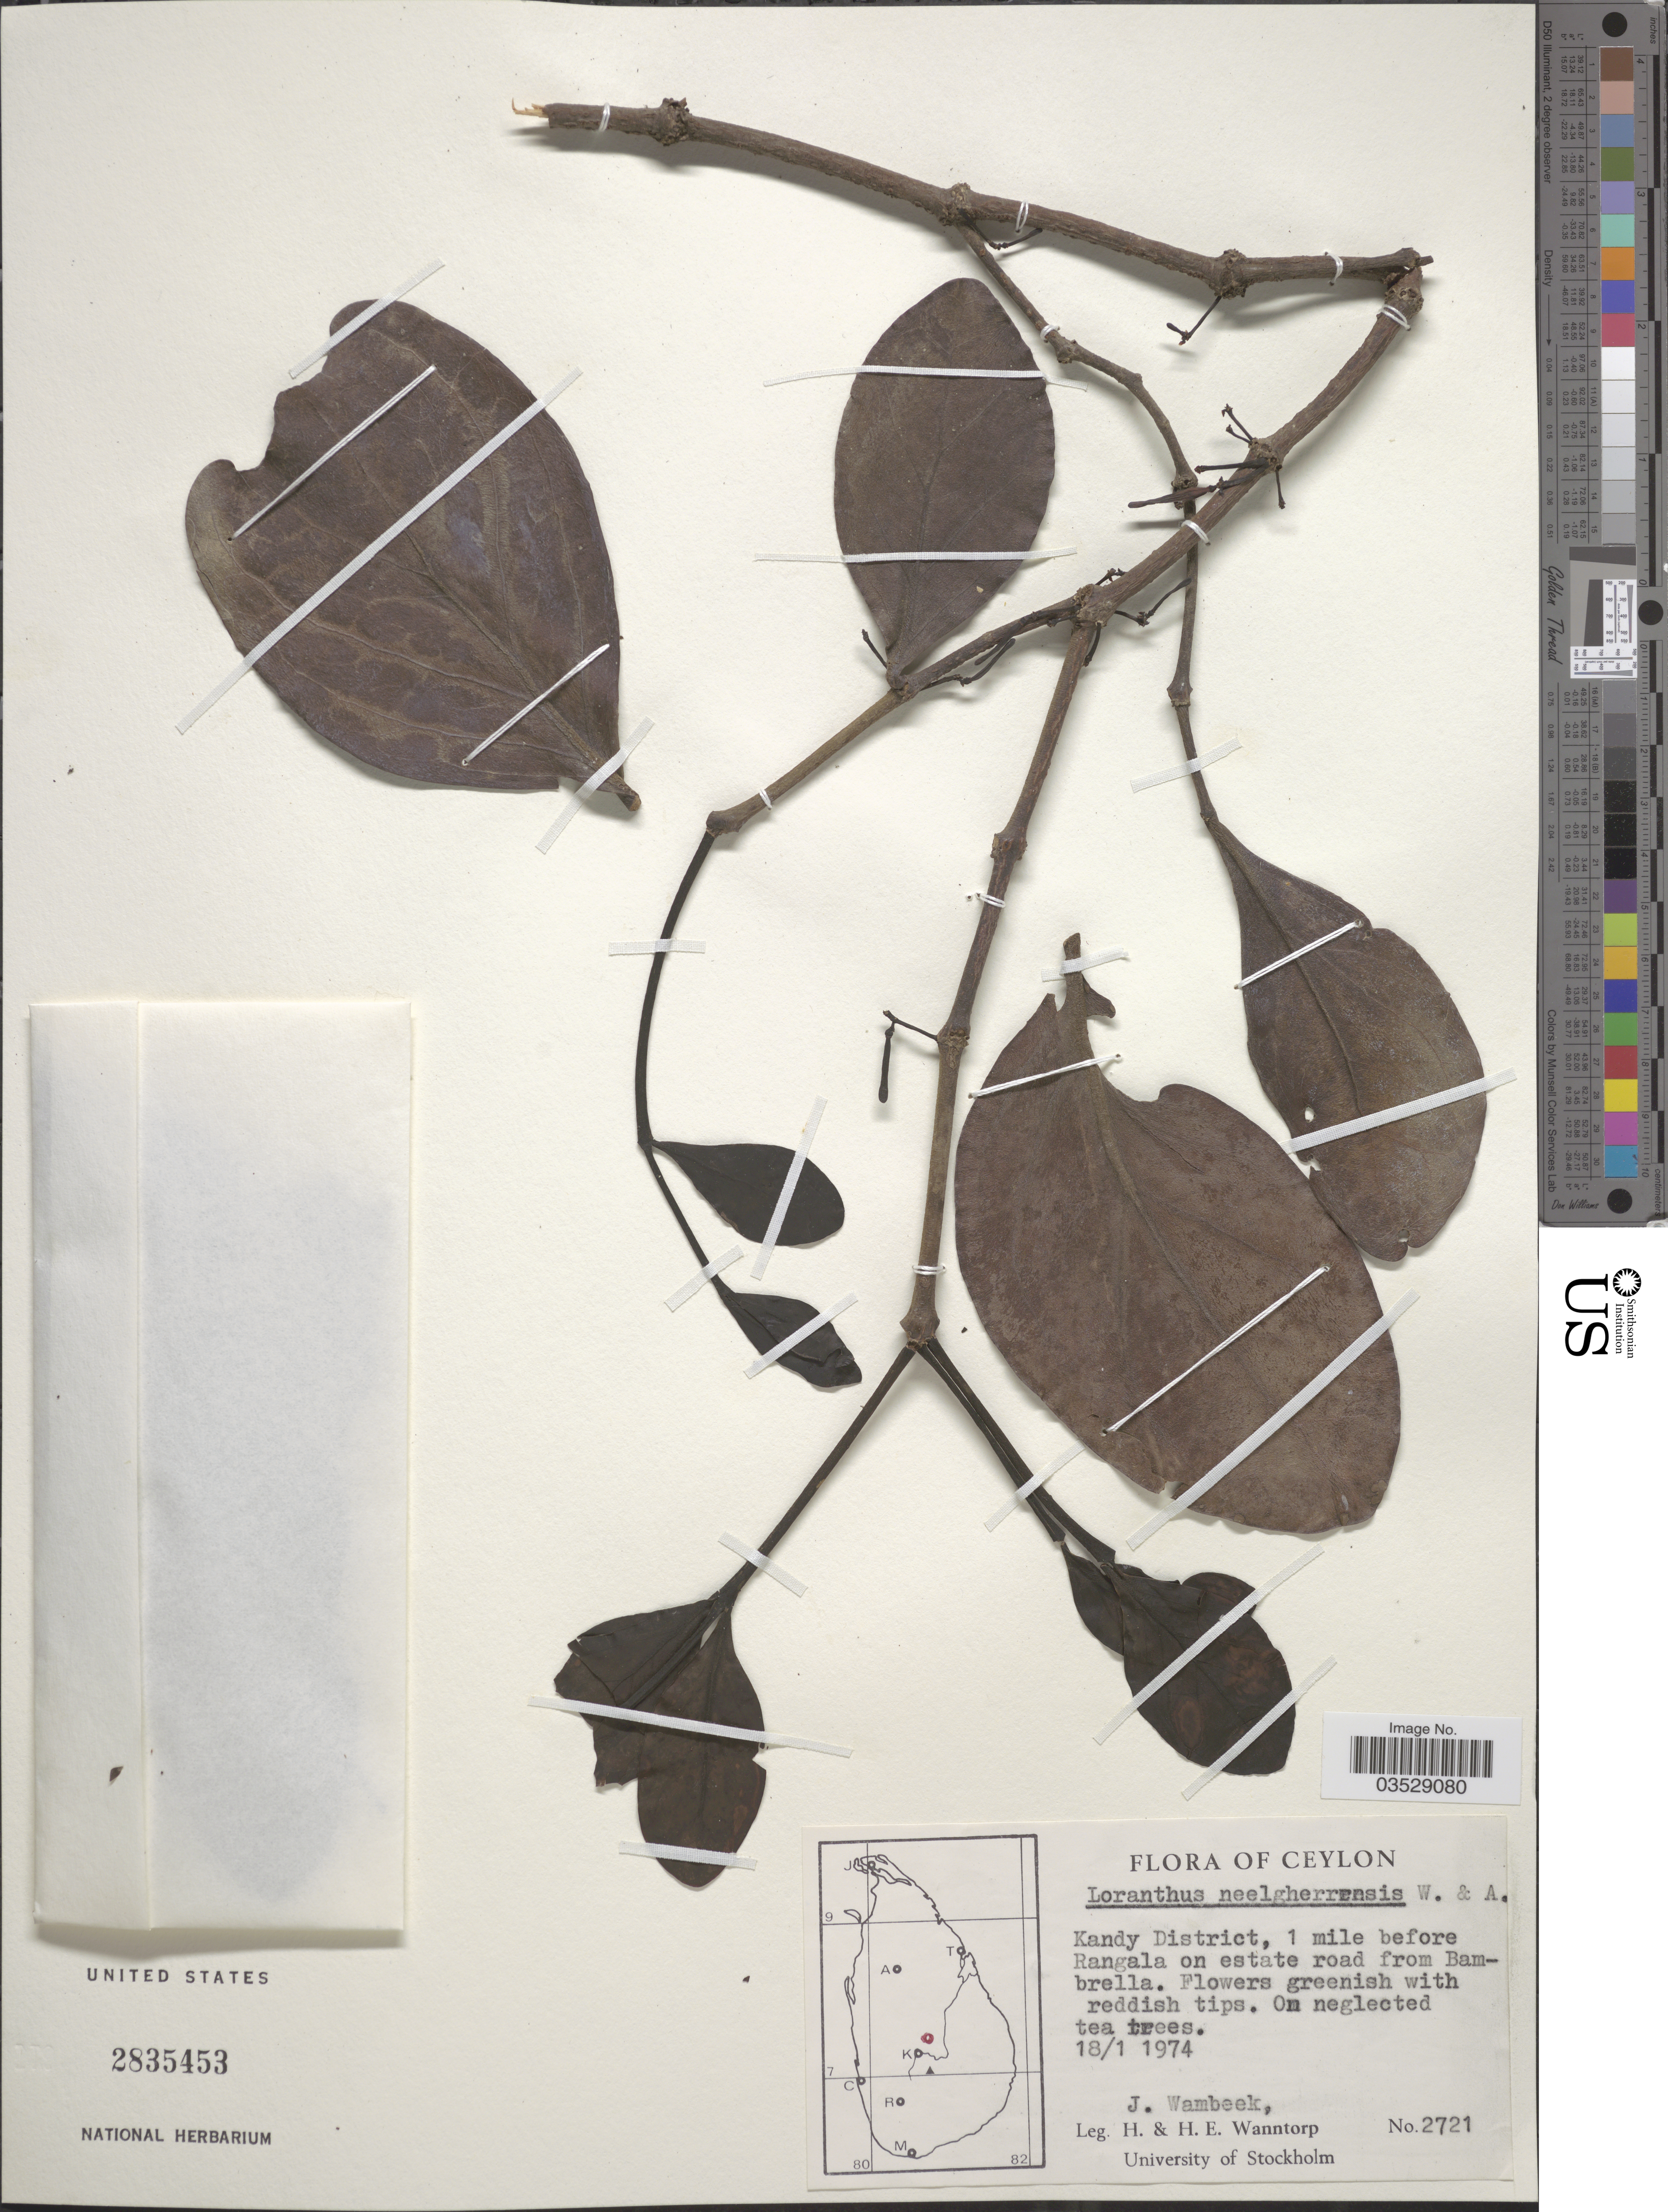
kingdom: Plantae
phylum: Tracheophyta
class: Magnoliopsida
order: Santalales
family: Loranthaceae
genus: Dendrophthoe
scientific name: Dendrophthoe trigona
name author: (Wight & Arn.) Danser ex Santapau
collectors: J. Wambeek, H. Wanntorp & H. Wanntorp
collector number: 2721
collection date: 1974-01-18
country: Sri Lanka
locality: Ceylon. Kandy District, 1 mile before Rangala on estate road from Bambrella.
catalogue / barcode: US 2835453